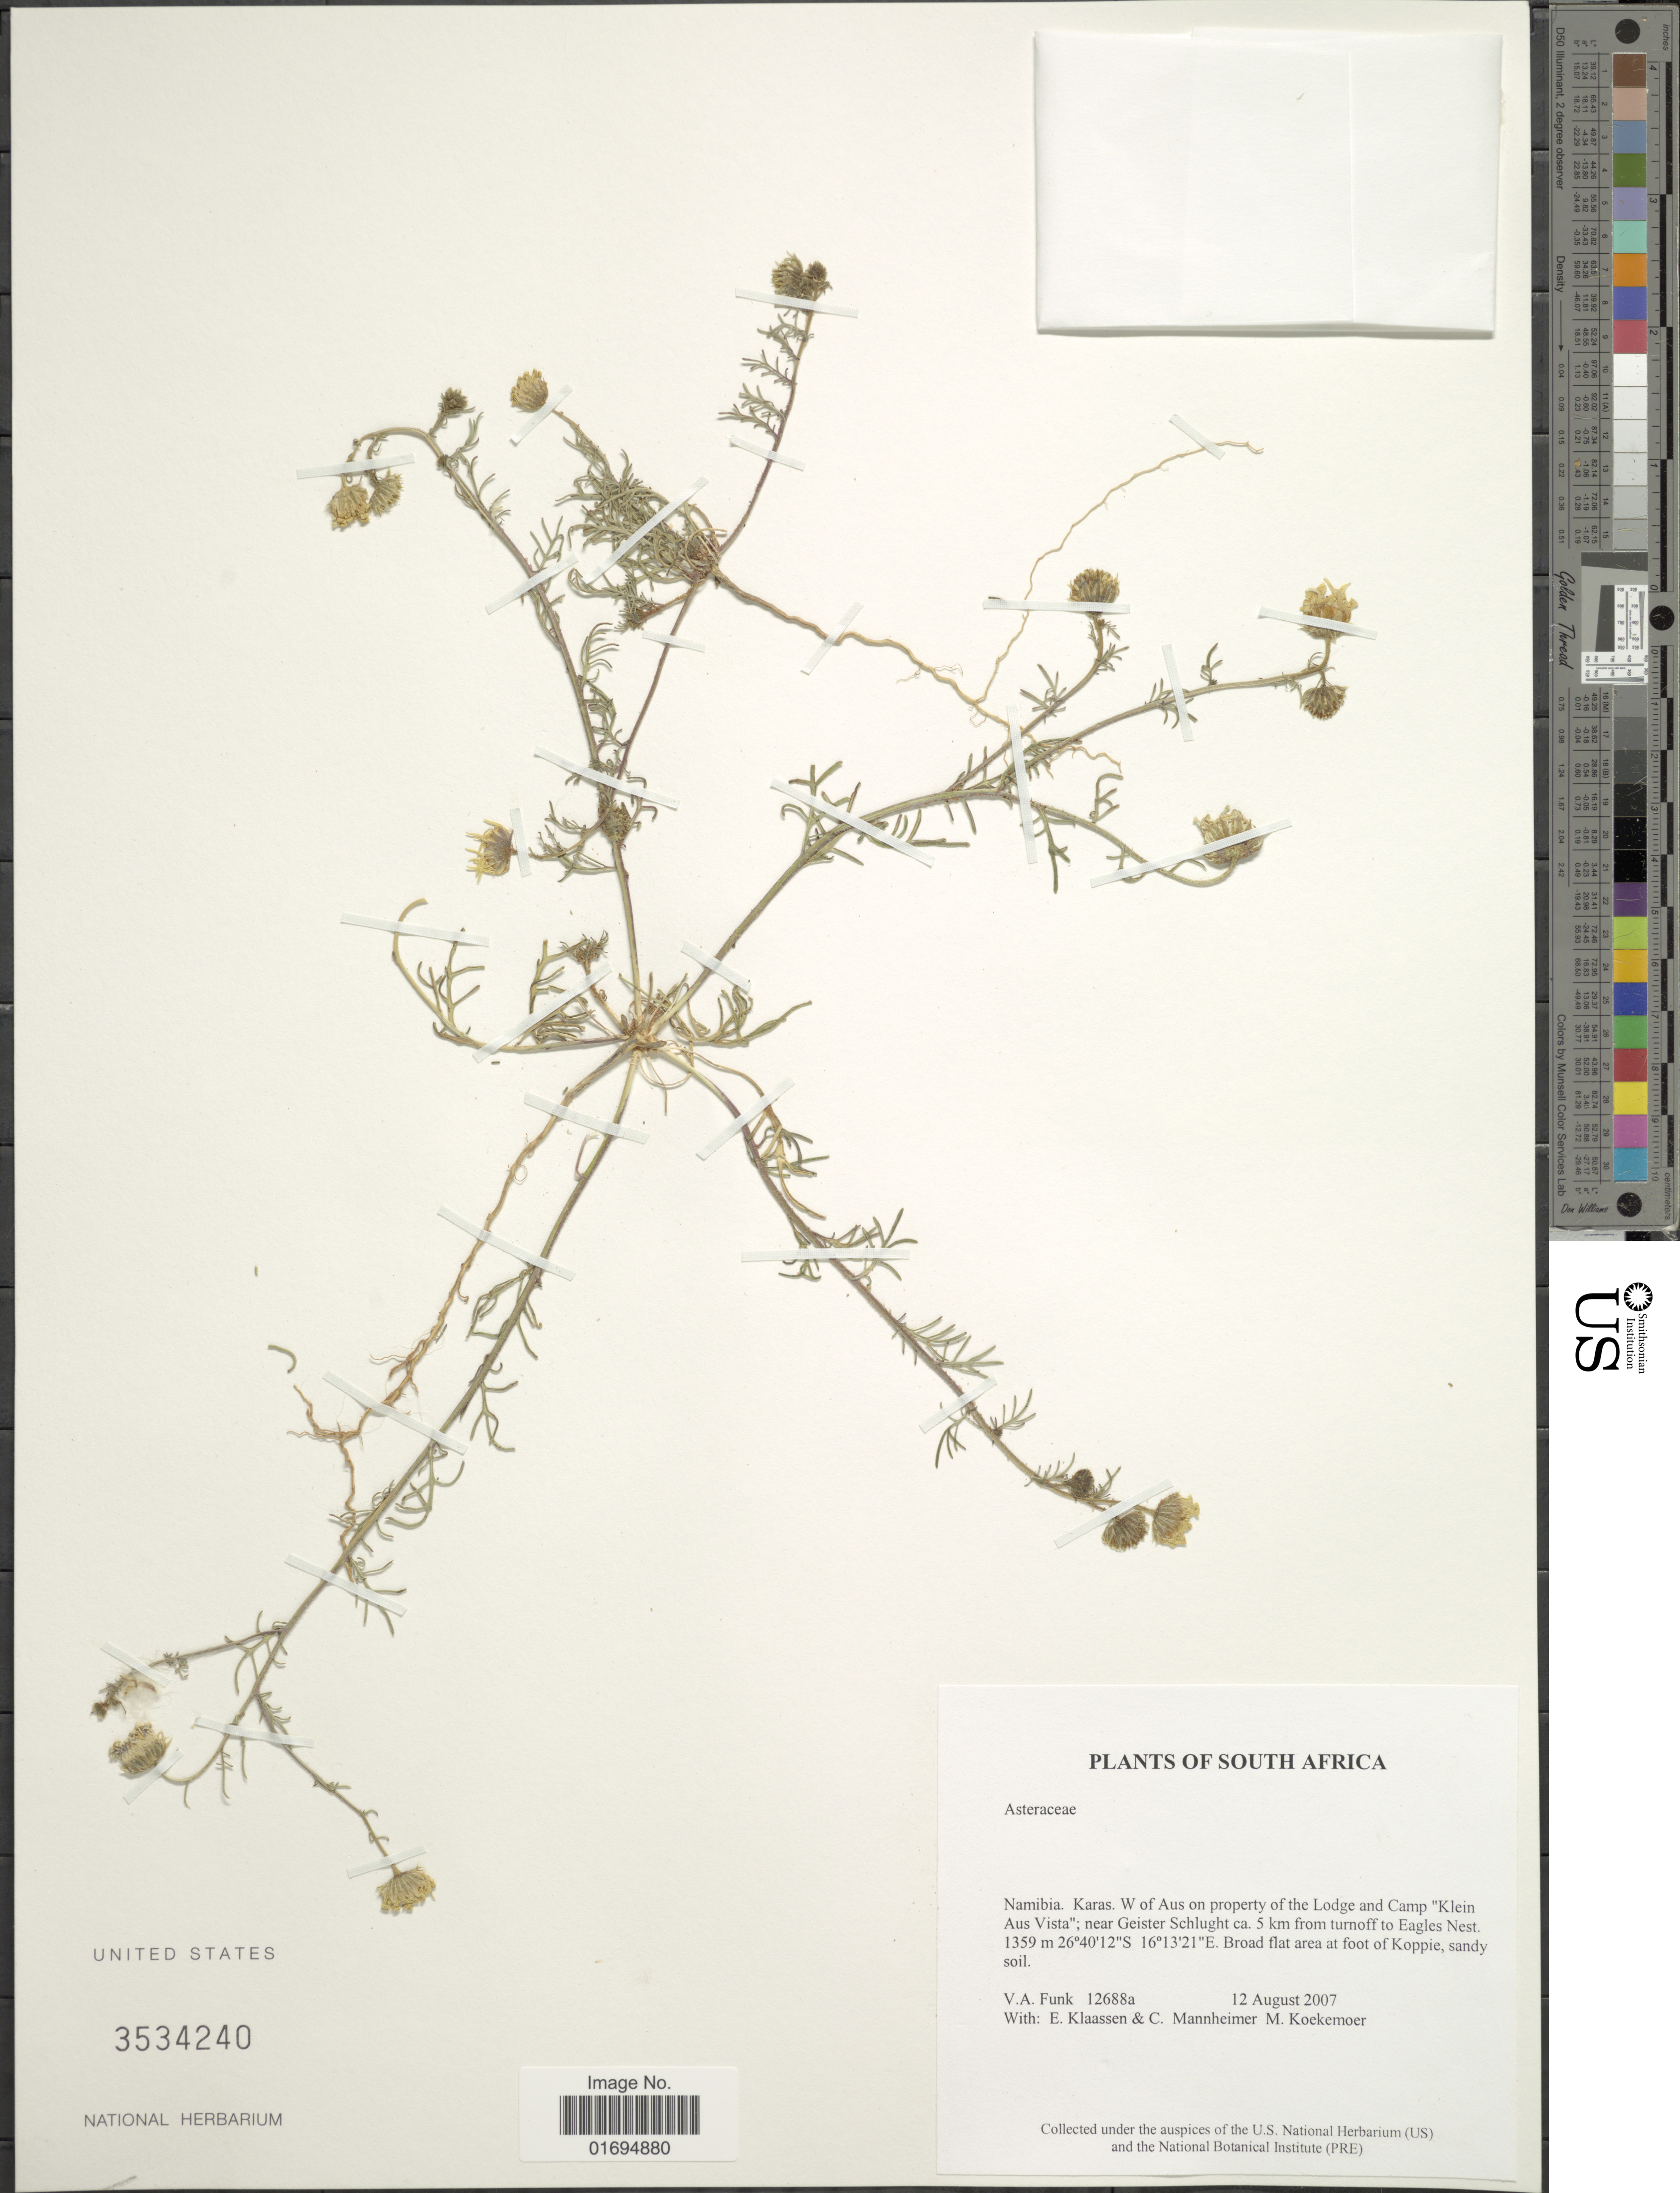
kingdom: Plantae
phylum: Tracheophyta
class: Magnoliopsida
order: Asterales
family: Asteraceae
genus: Felicia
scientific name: Felicia sp.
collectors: V. Funk, E. S. Klaassen, C. A. Mannheimer & M. Koekemoer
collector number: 12688a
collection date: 2007-08-12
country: Namibia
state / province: Karas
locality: W of Aus on property of the Lodge and Camp "Klein Aus Vista"; near Geister Schlught ca. 5 km from turnoff to Eagles Nest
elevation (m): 1359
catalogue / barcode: US 3534240